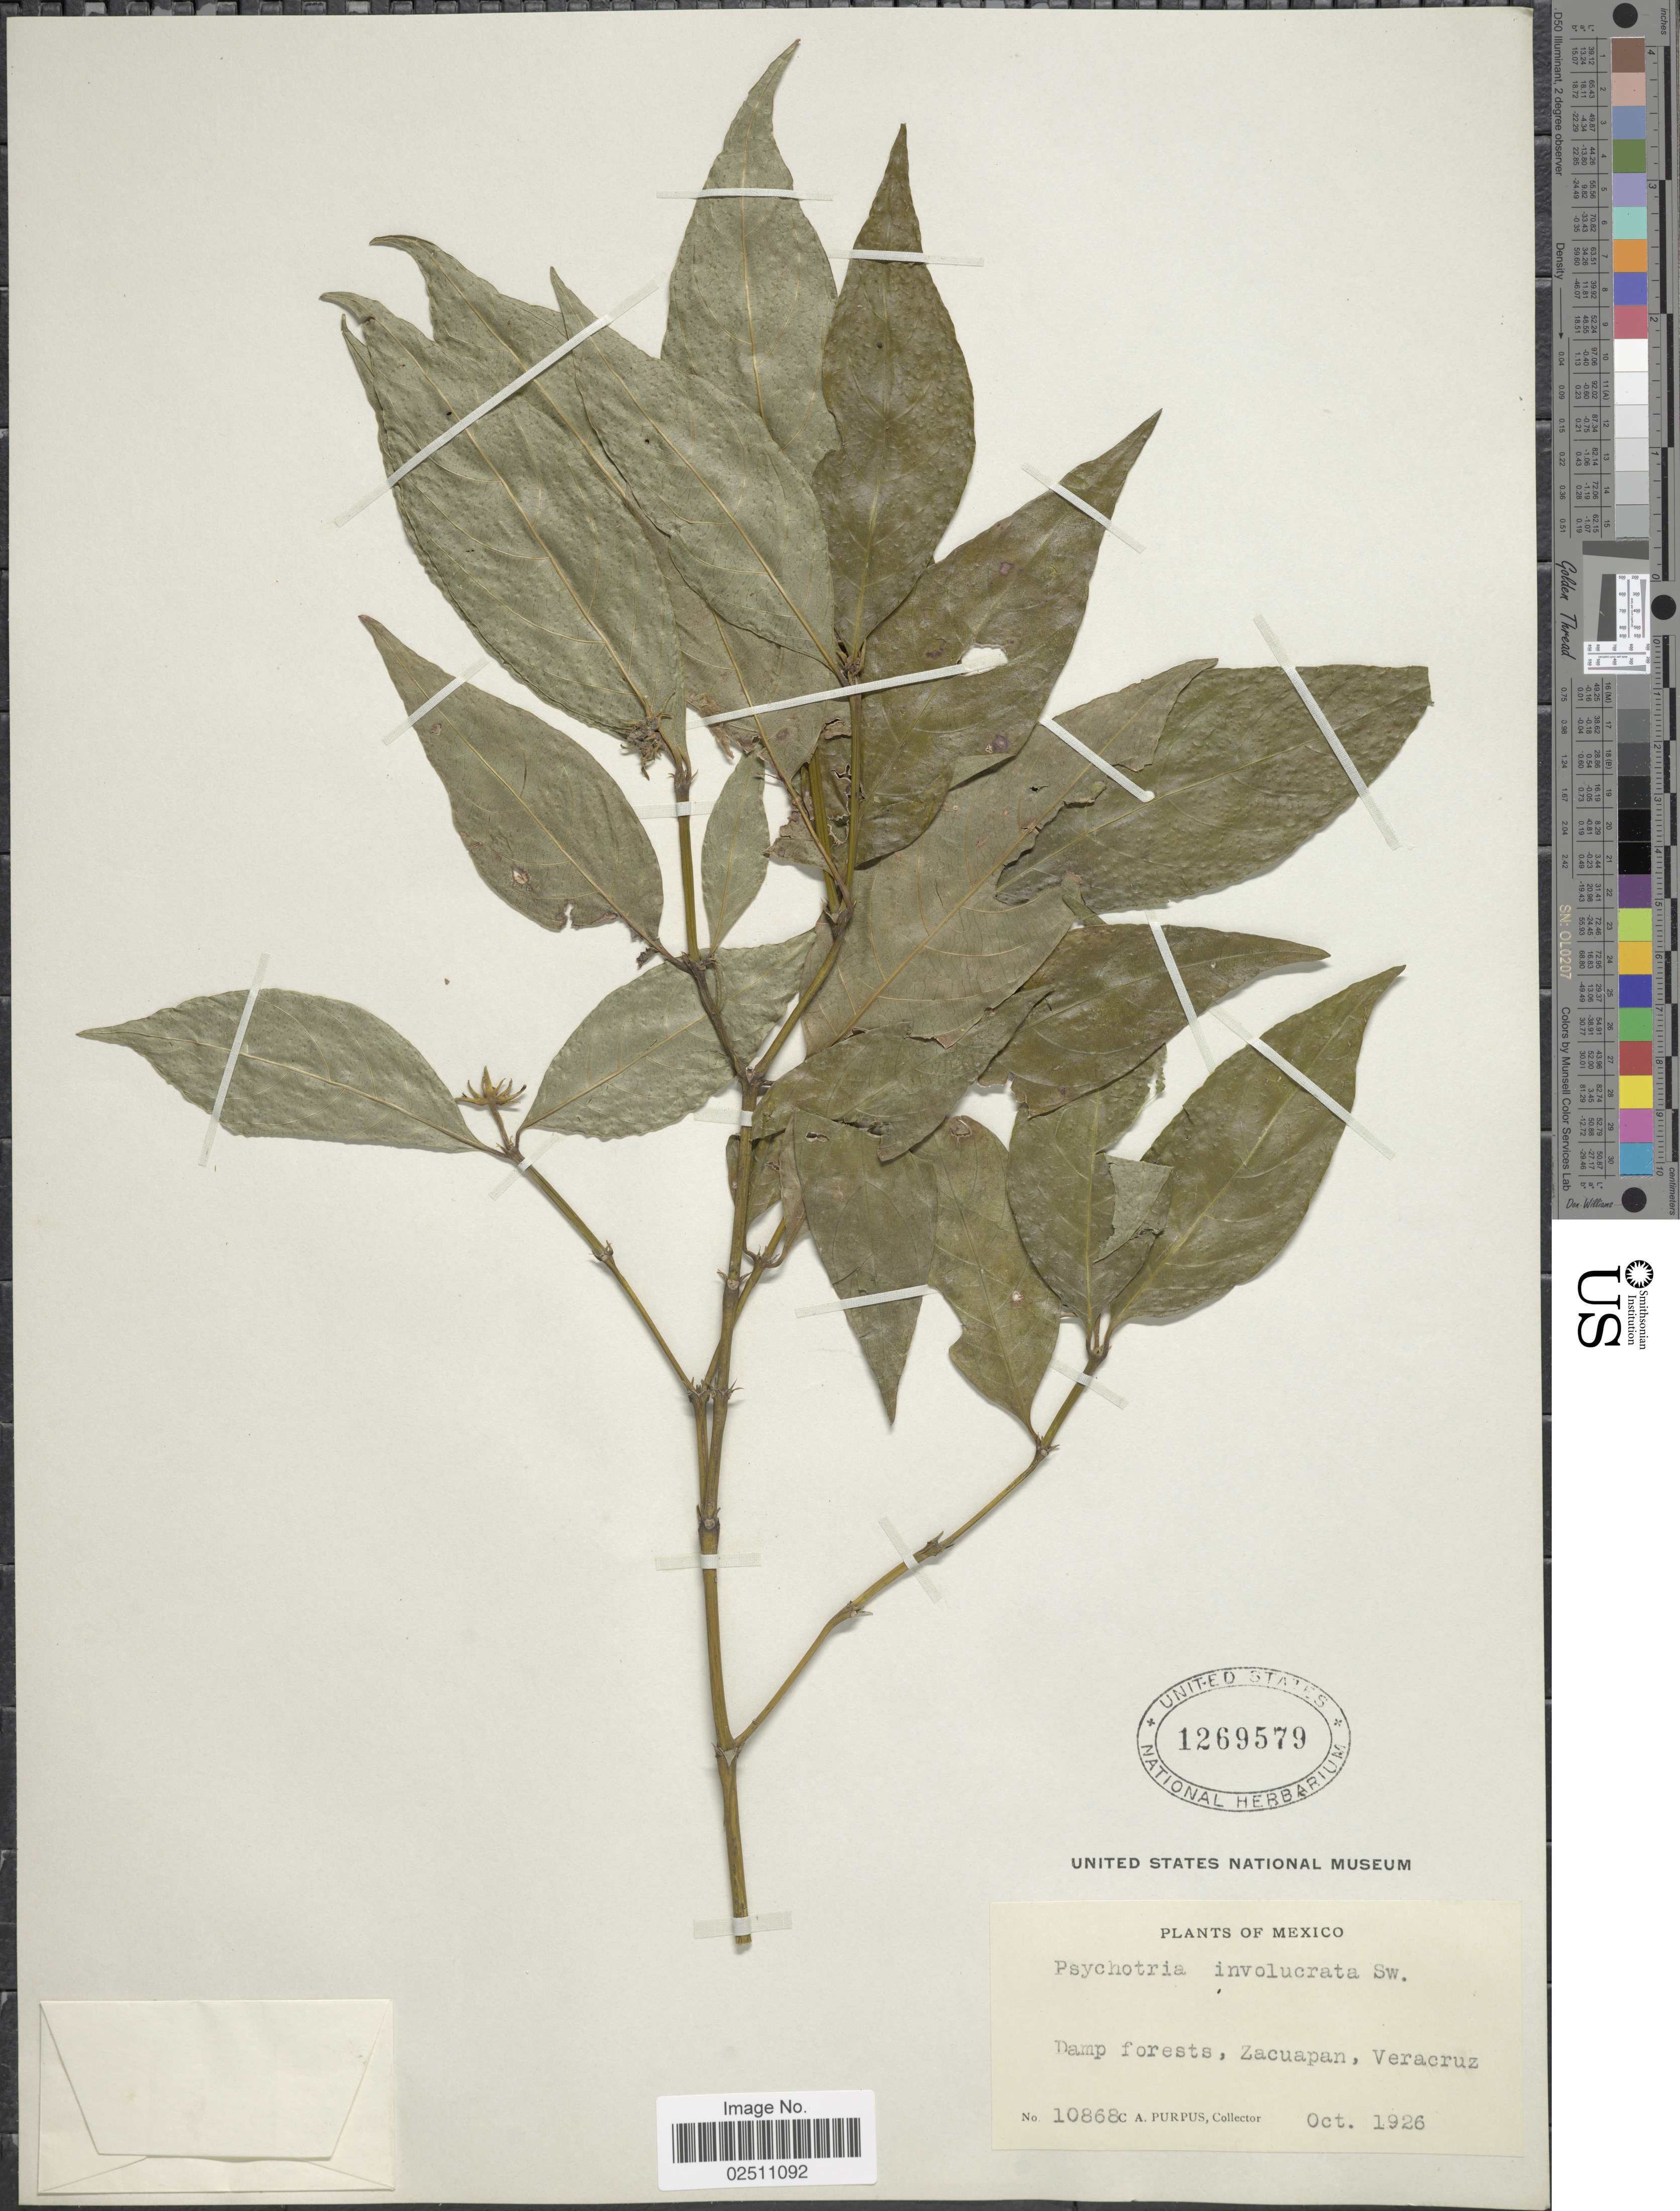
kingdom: Plantae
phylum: Tracheophyta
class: Magnoliopsida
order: Gentianales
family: Rubiaceae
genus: Psychotria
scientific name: Psychotria involucrata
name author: Sw.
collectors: C. A. Purpus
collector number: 10868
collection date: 1926-10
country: Mexico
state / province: Veracruz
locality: Damp forests, Zacuapan, Veracruz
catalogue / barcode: US 1269579